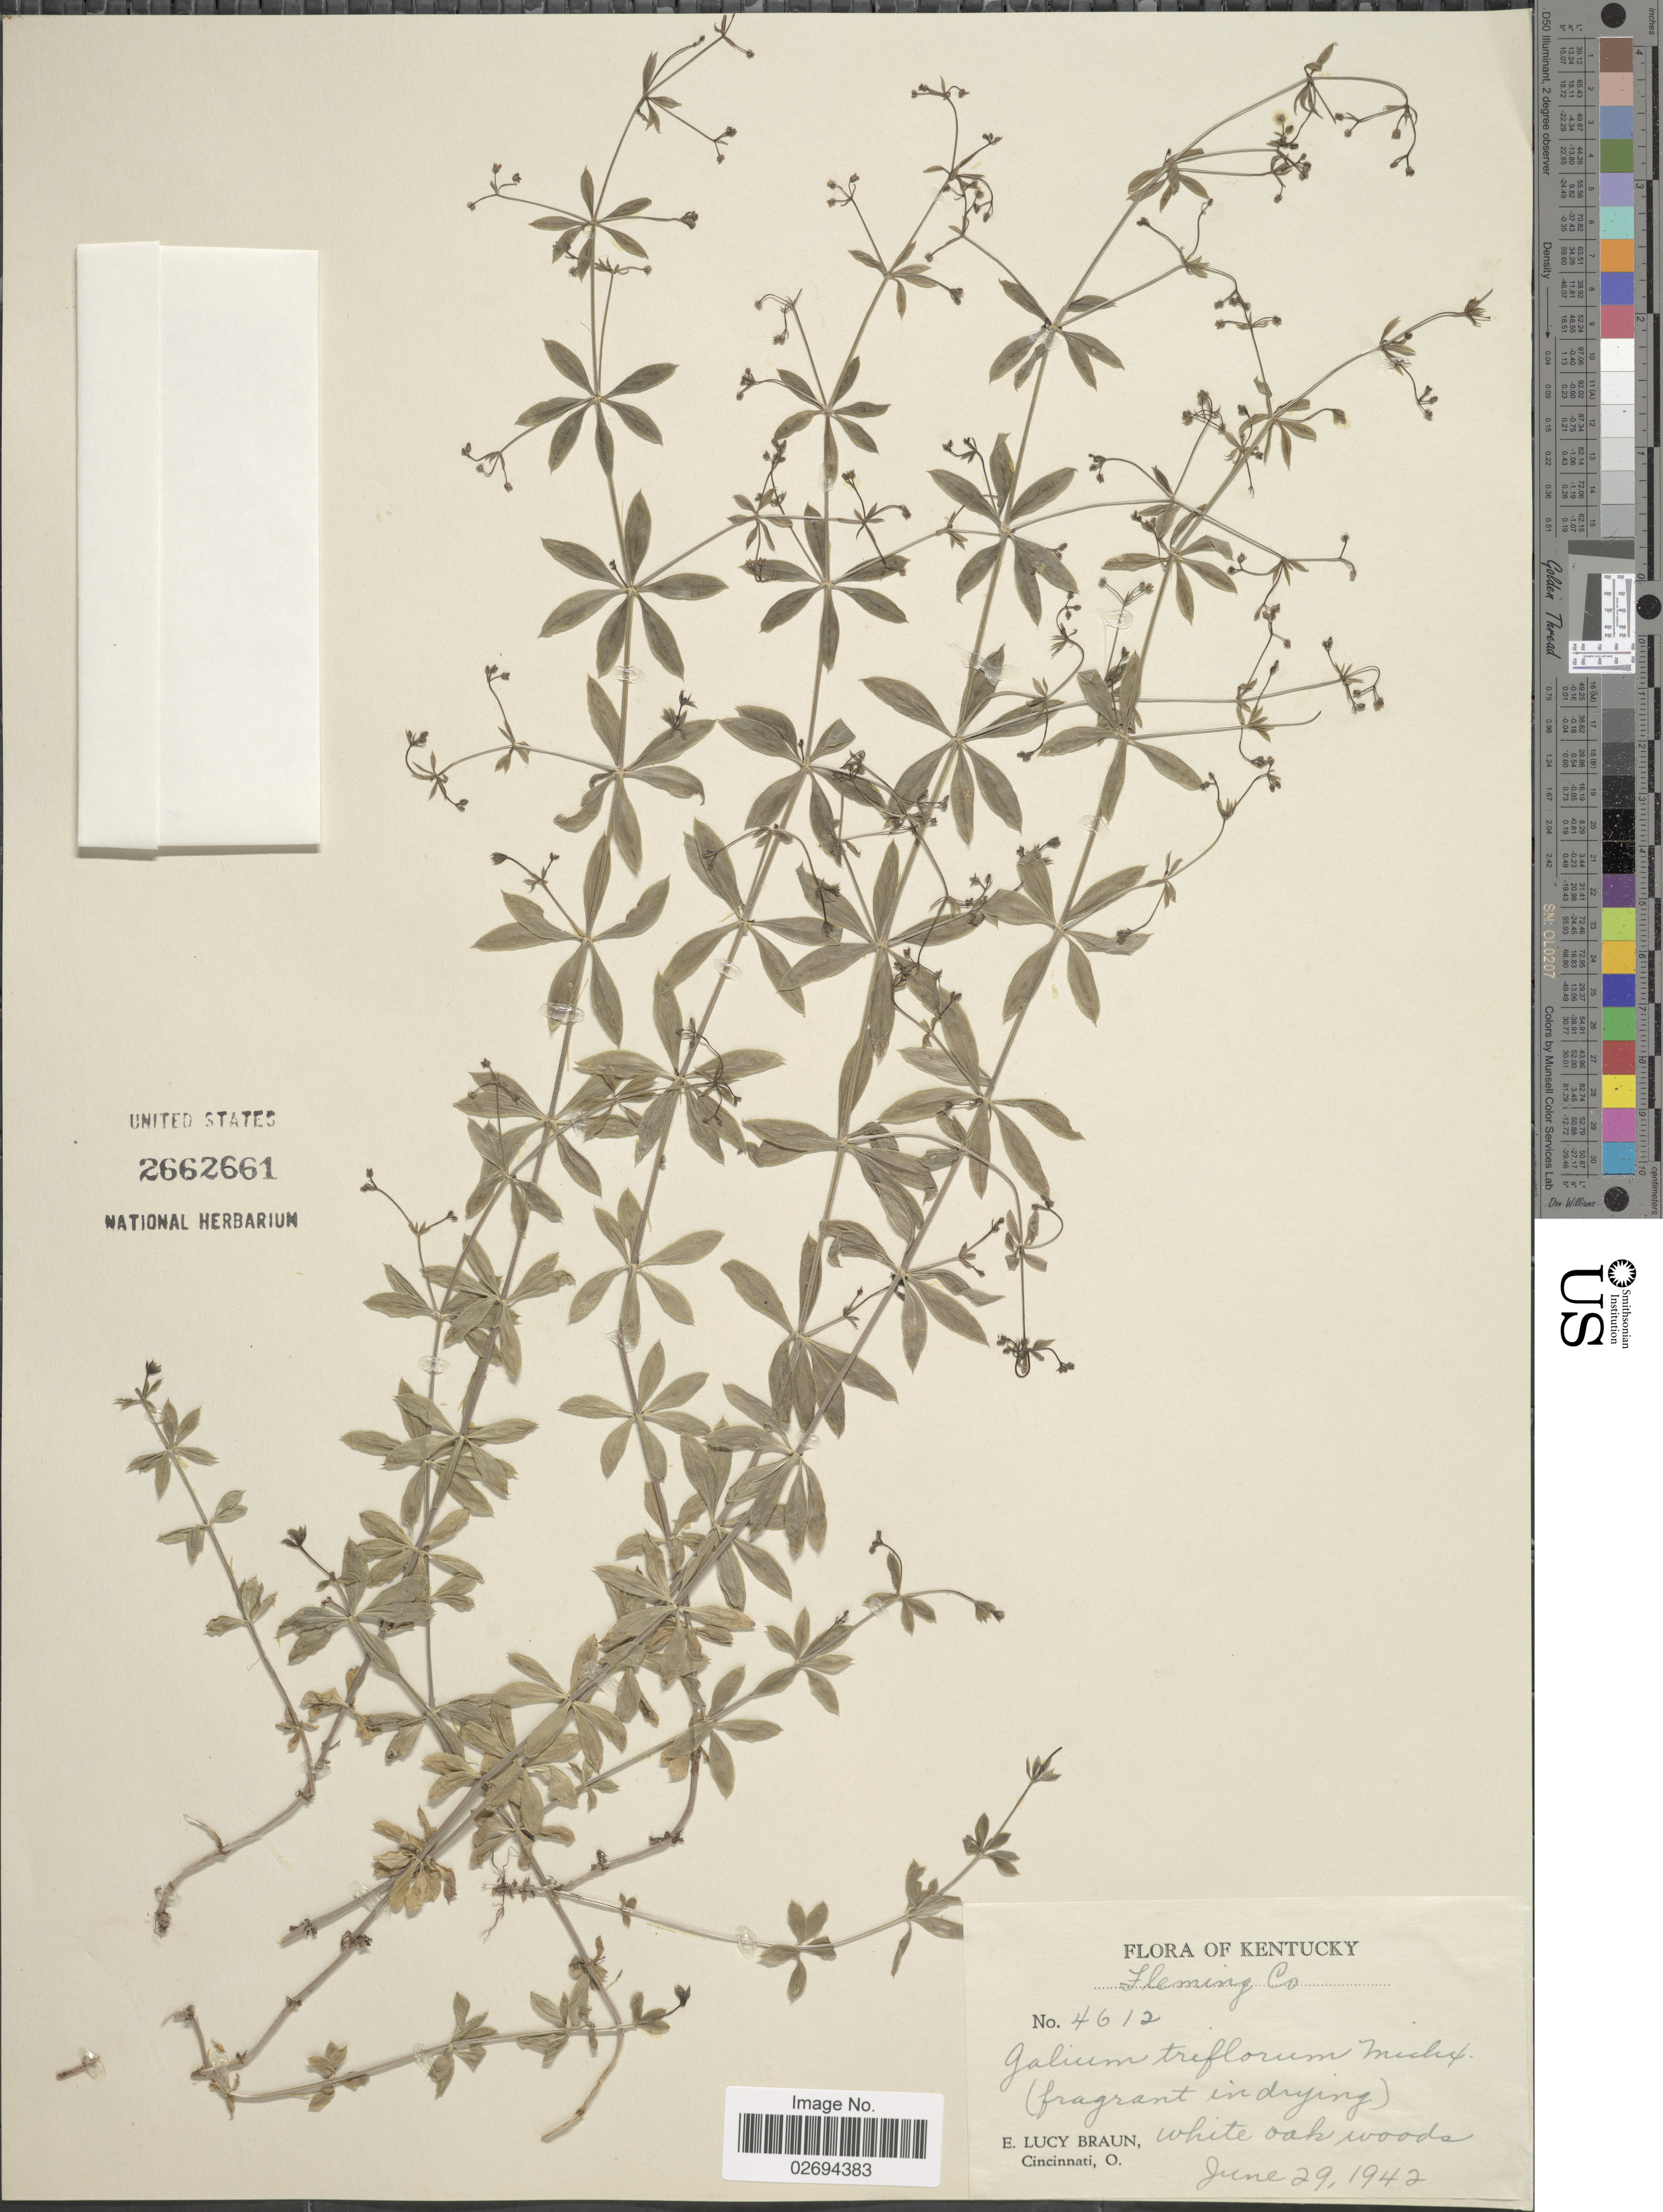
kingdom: Plantae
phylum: Tracheophyta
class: Magnoliopsida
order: Gentianales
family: Rubiaceae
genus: Galium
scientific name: Galium triflorum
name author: Michx.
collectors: E. L. Braun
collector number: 4612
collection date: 1942-06-29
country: United States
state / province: Kentucky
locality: Fleming Co. White oak woods.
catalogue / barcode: US 2662661